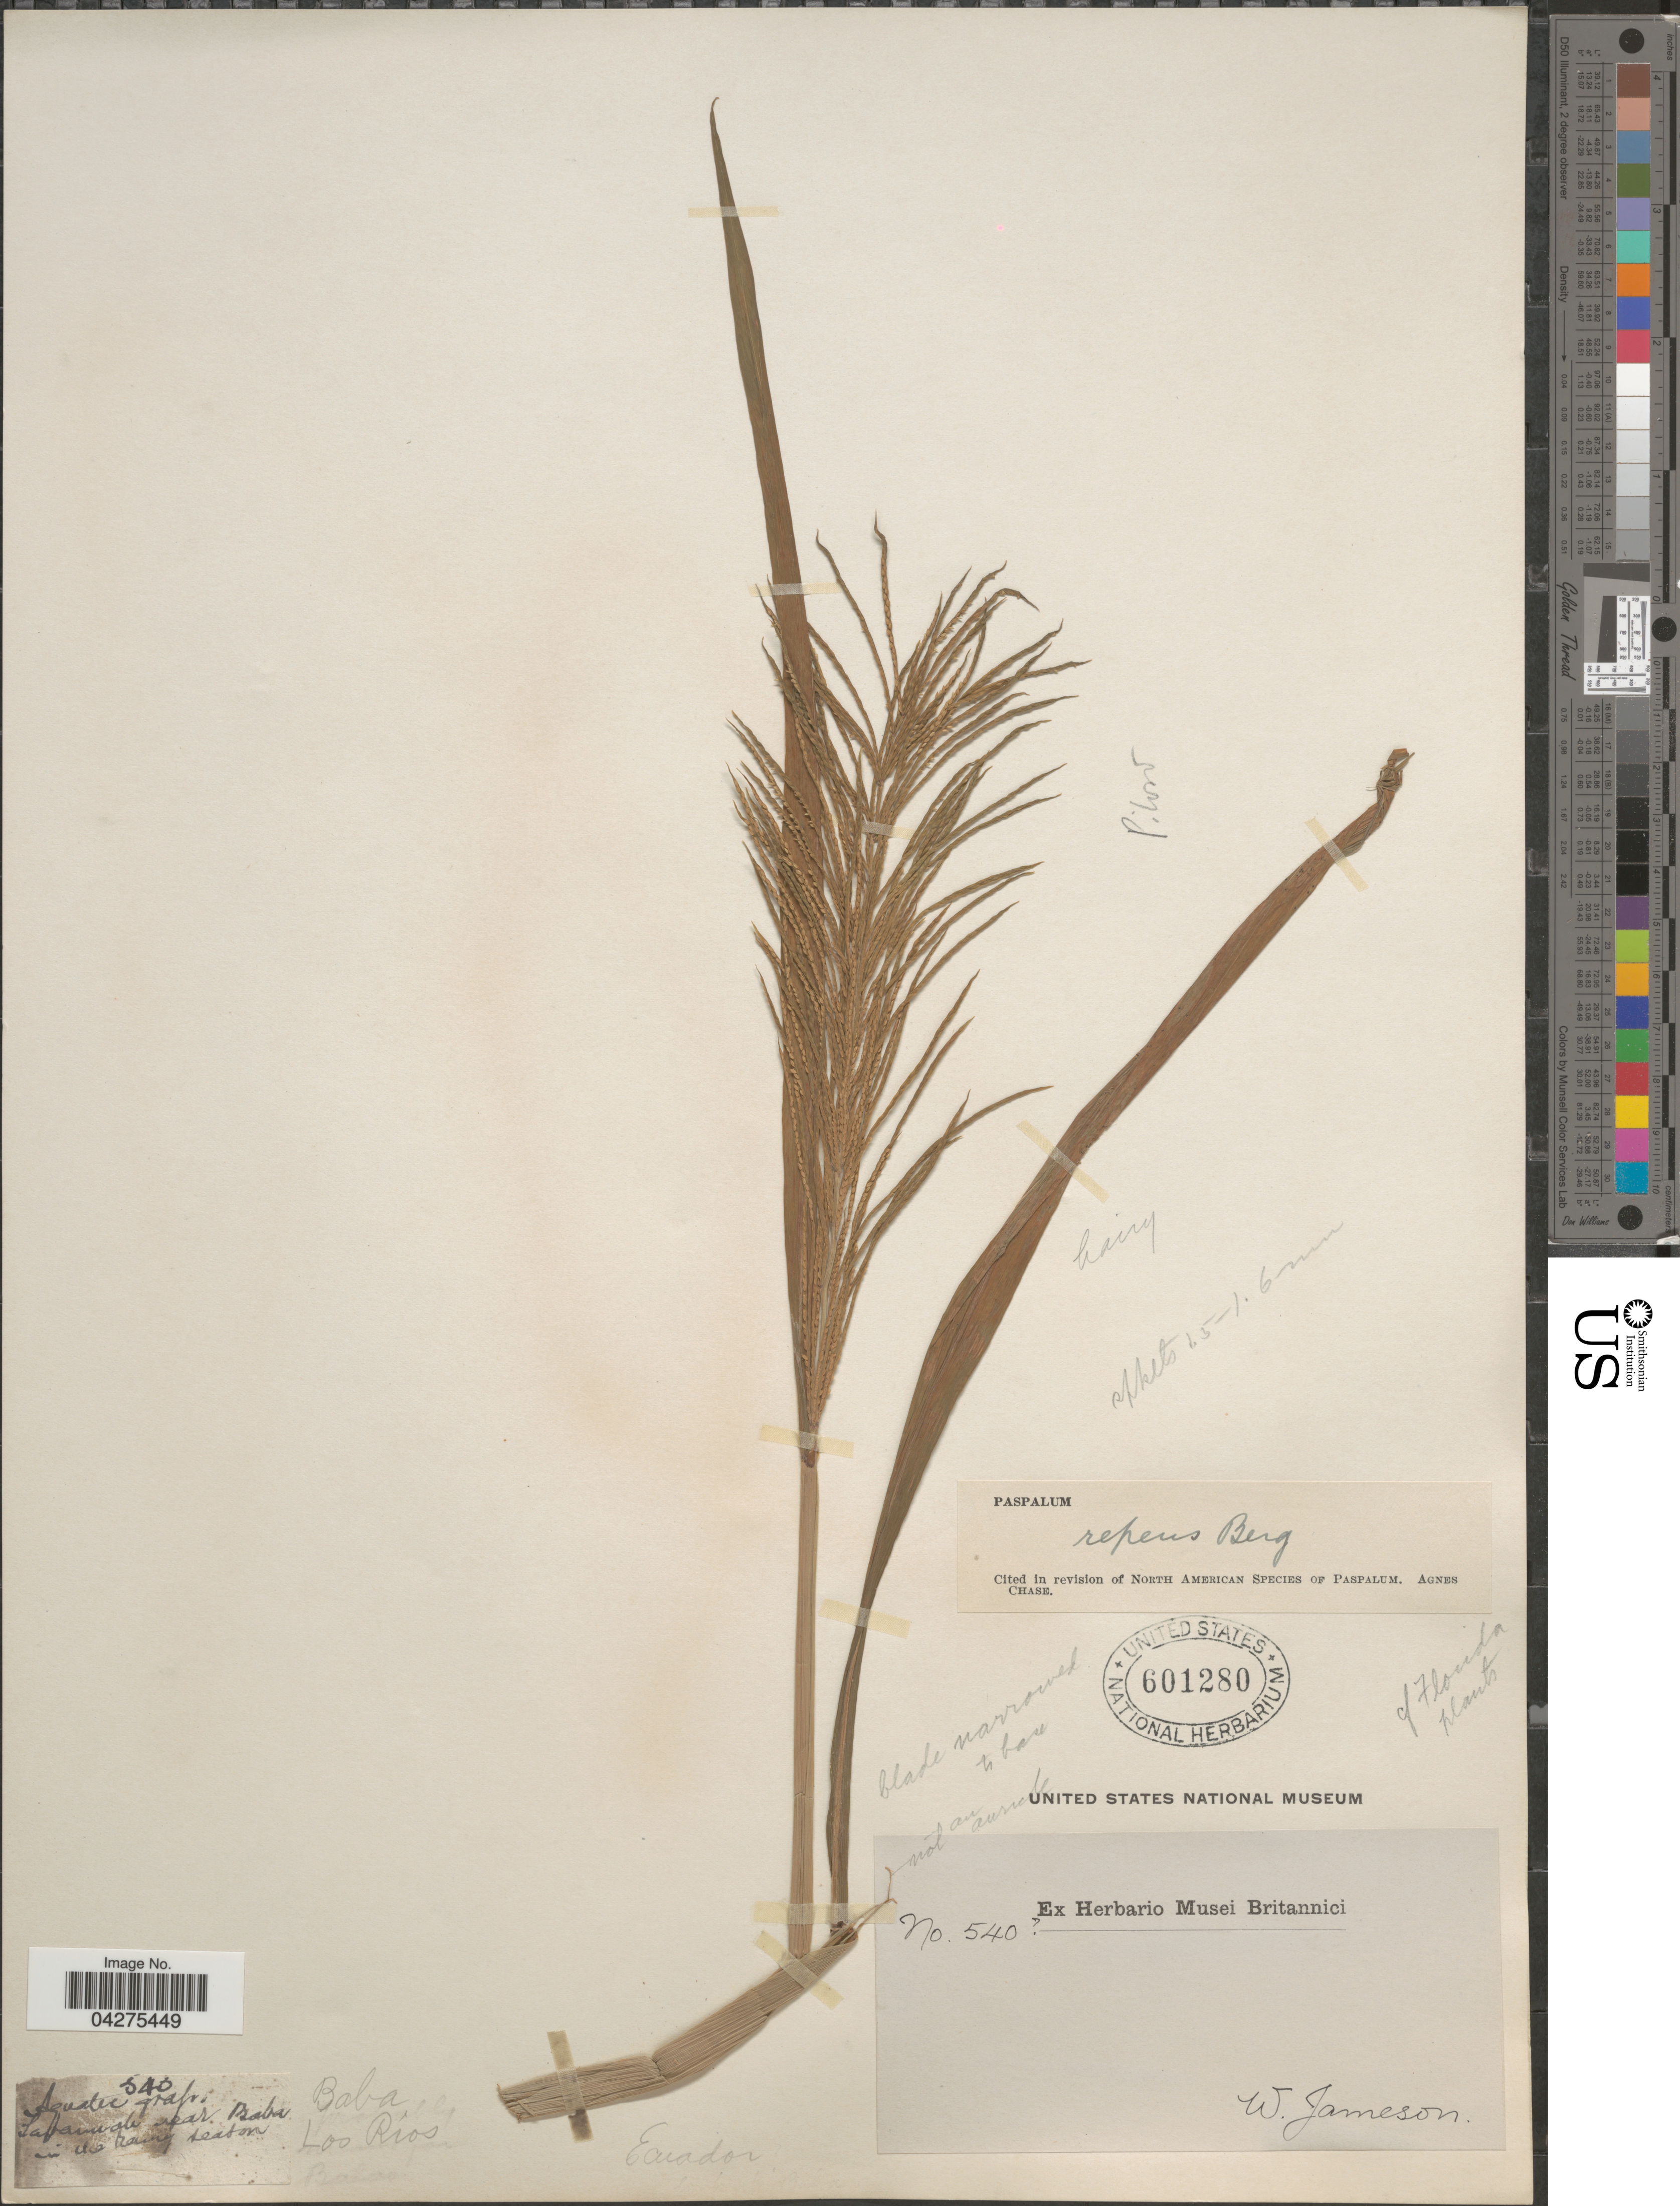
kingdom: Plantae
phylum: Tracheophyta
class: Liliopsida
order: Poales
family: Poaceae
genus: Paspalum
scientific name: Paspalum repens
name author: P.J. Bergius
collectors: W. Jameson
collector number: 540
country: Ecuador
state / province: Los Ríos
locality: Savannah near Baba.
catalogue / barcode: US 601280